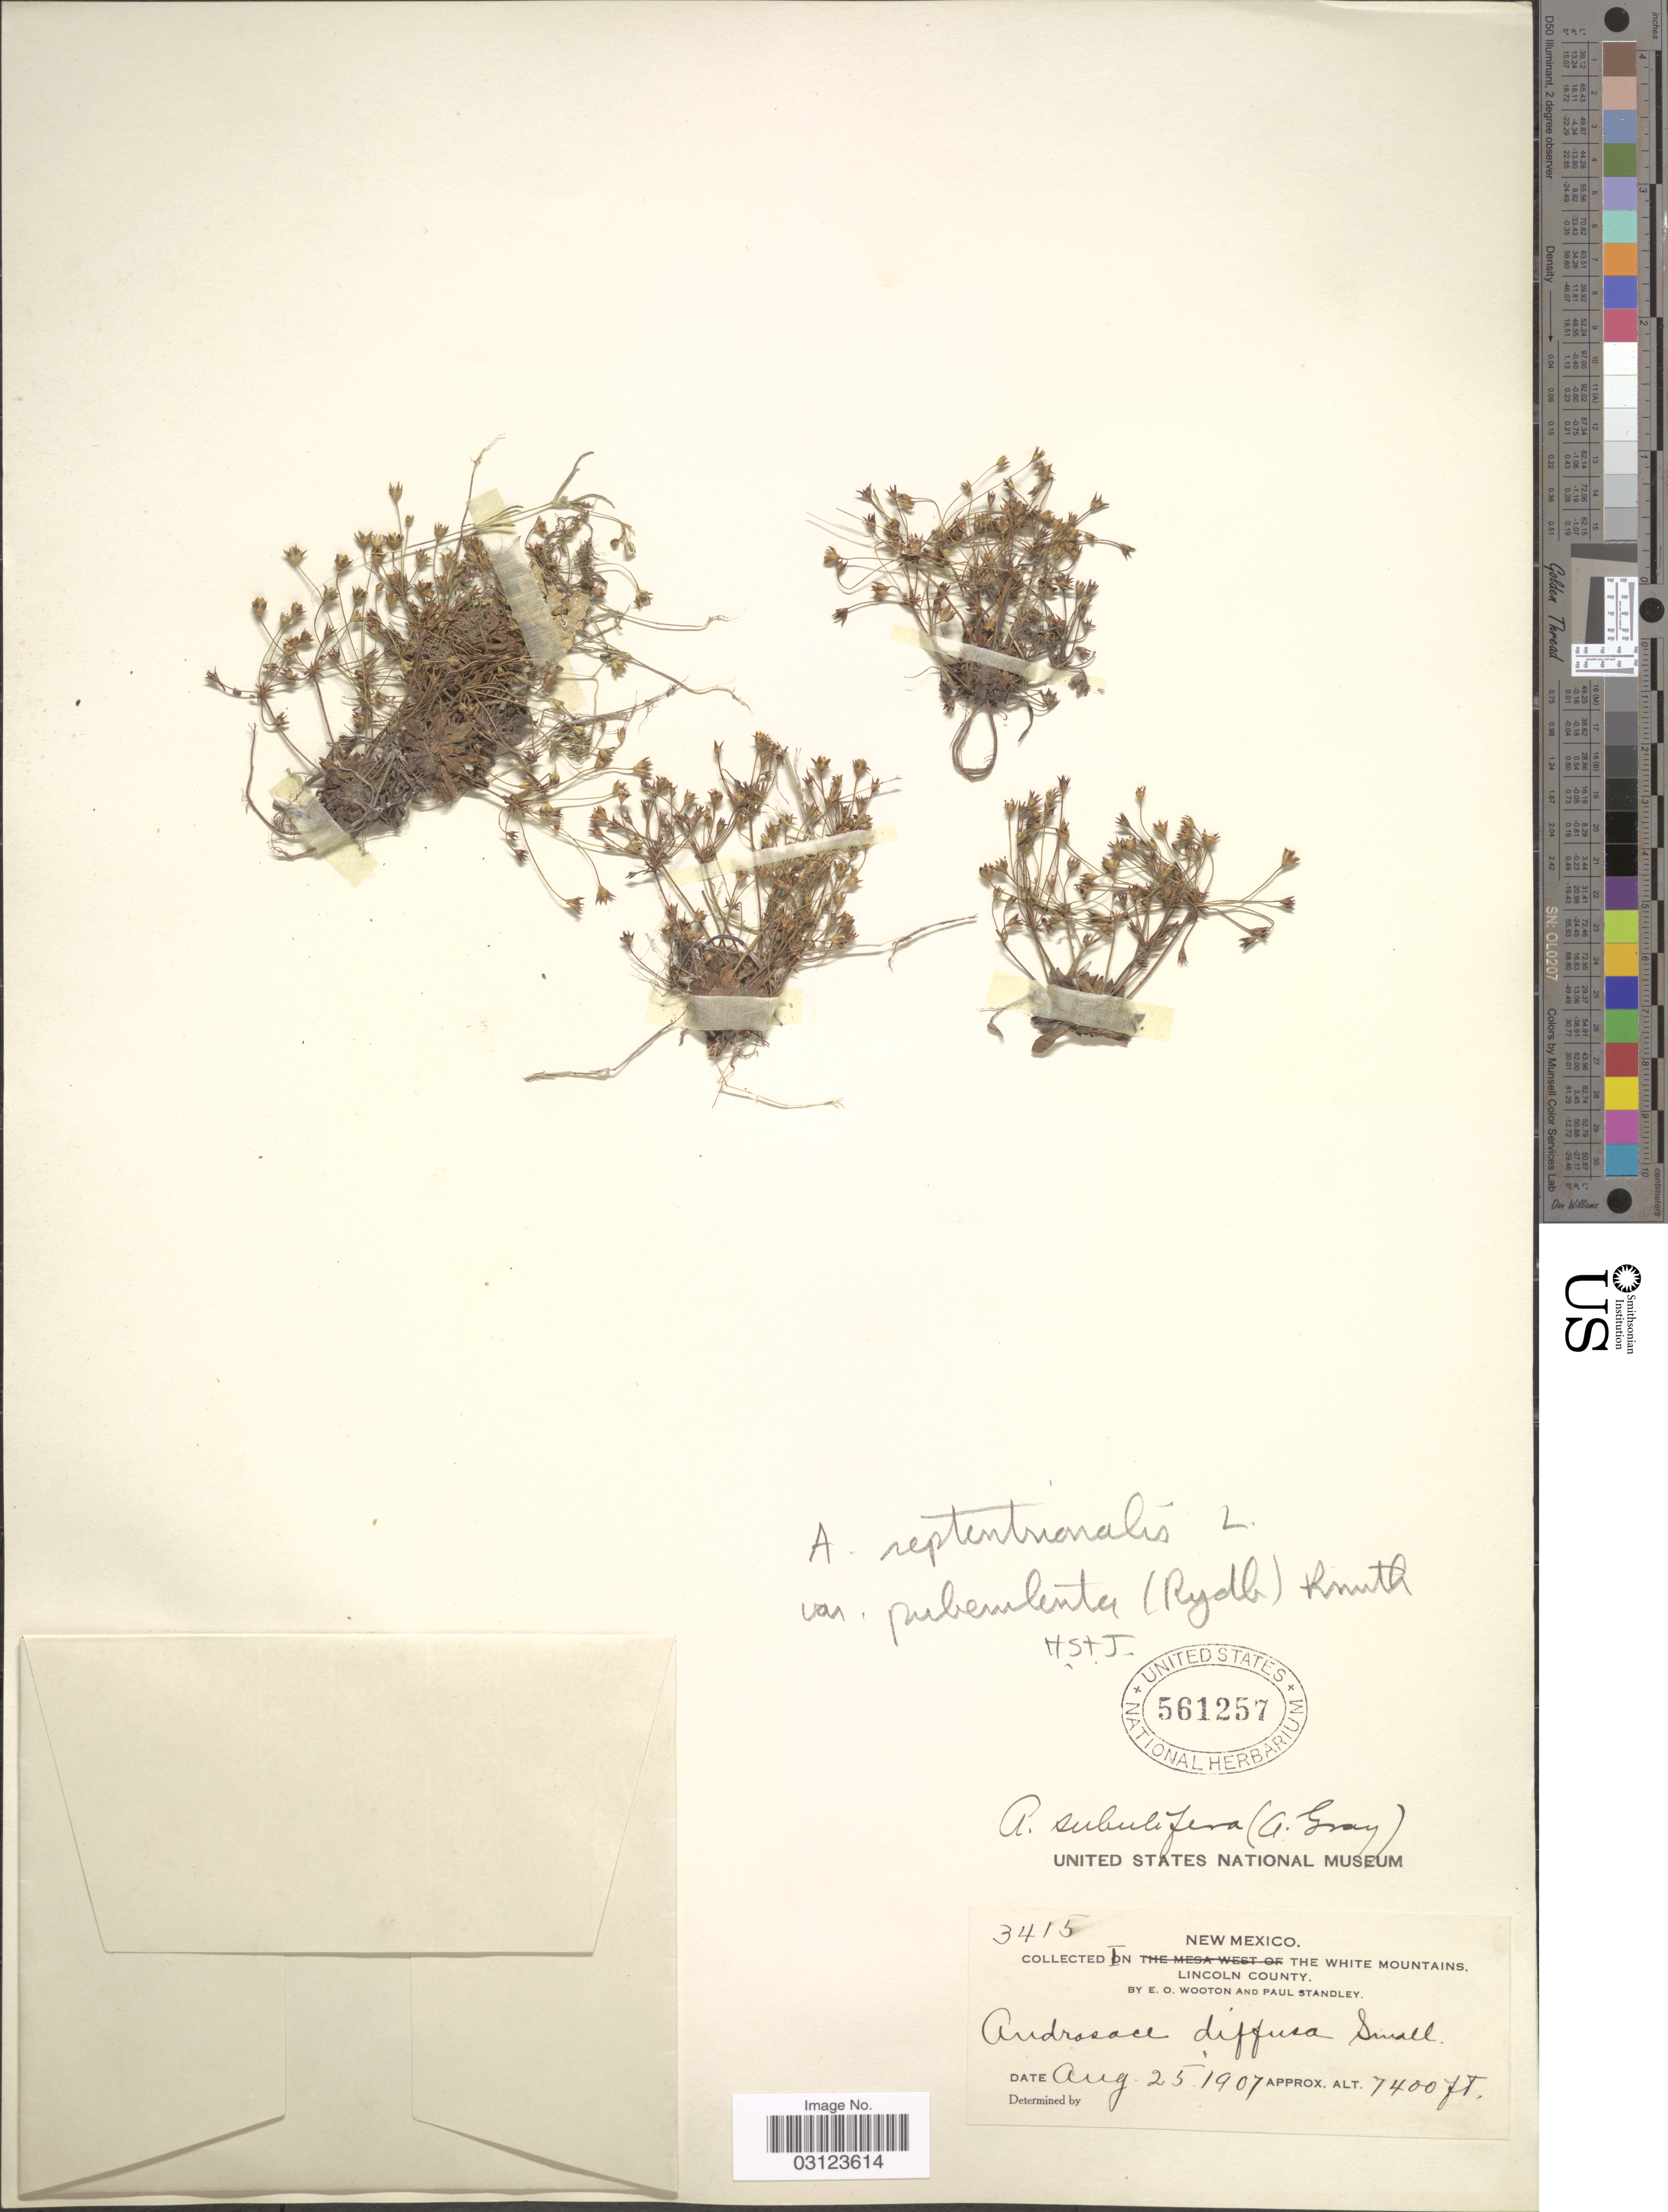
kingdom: Plantae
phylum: Tracheophyta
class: Magnoliopsida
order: Ericales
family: Primulaceae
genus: Androsace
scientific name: Androsace septentrionalis var. puberulenta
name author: (Rydb.) R. Knuth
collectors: E. O. Wooton & P. C. Standley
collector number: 3415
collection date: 1907-08-25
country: United States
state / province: New Mexico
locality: Collected in the White Mountains. Lincoln County.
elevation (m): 2256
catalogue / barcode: US 561257